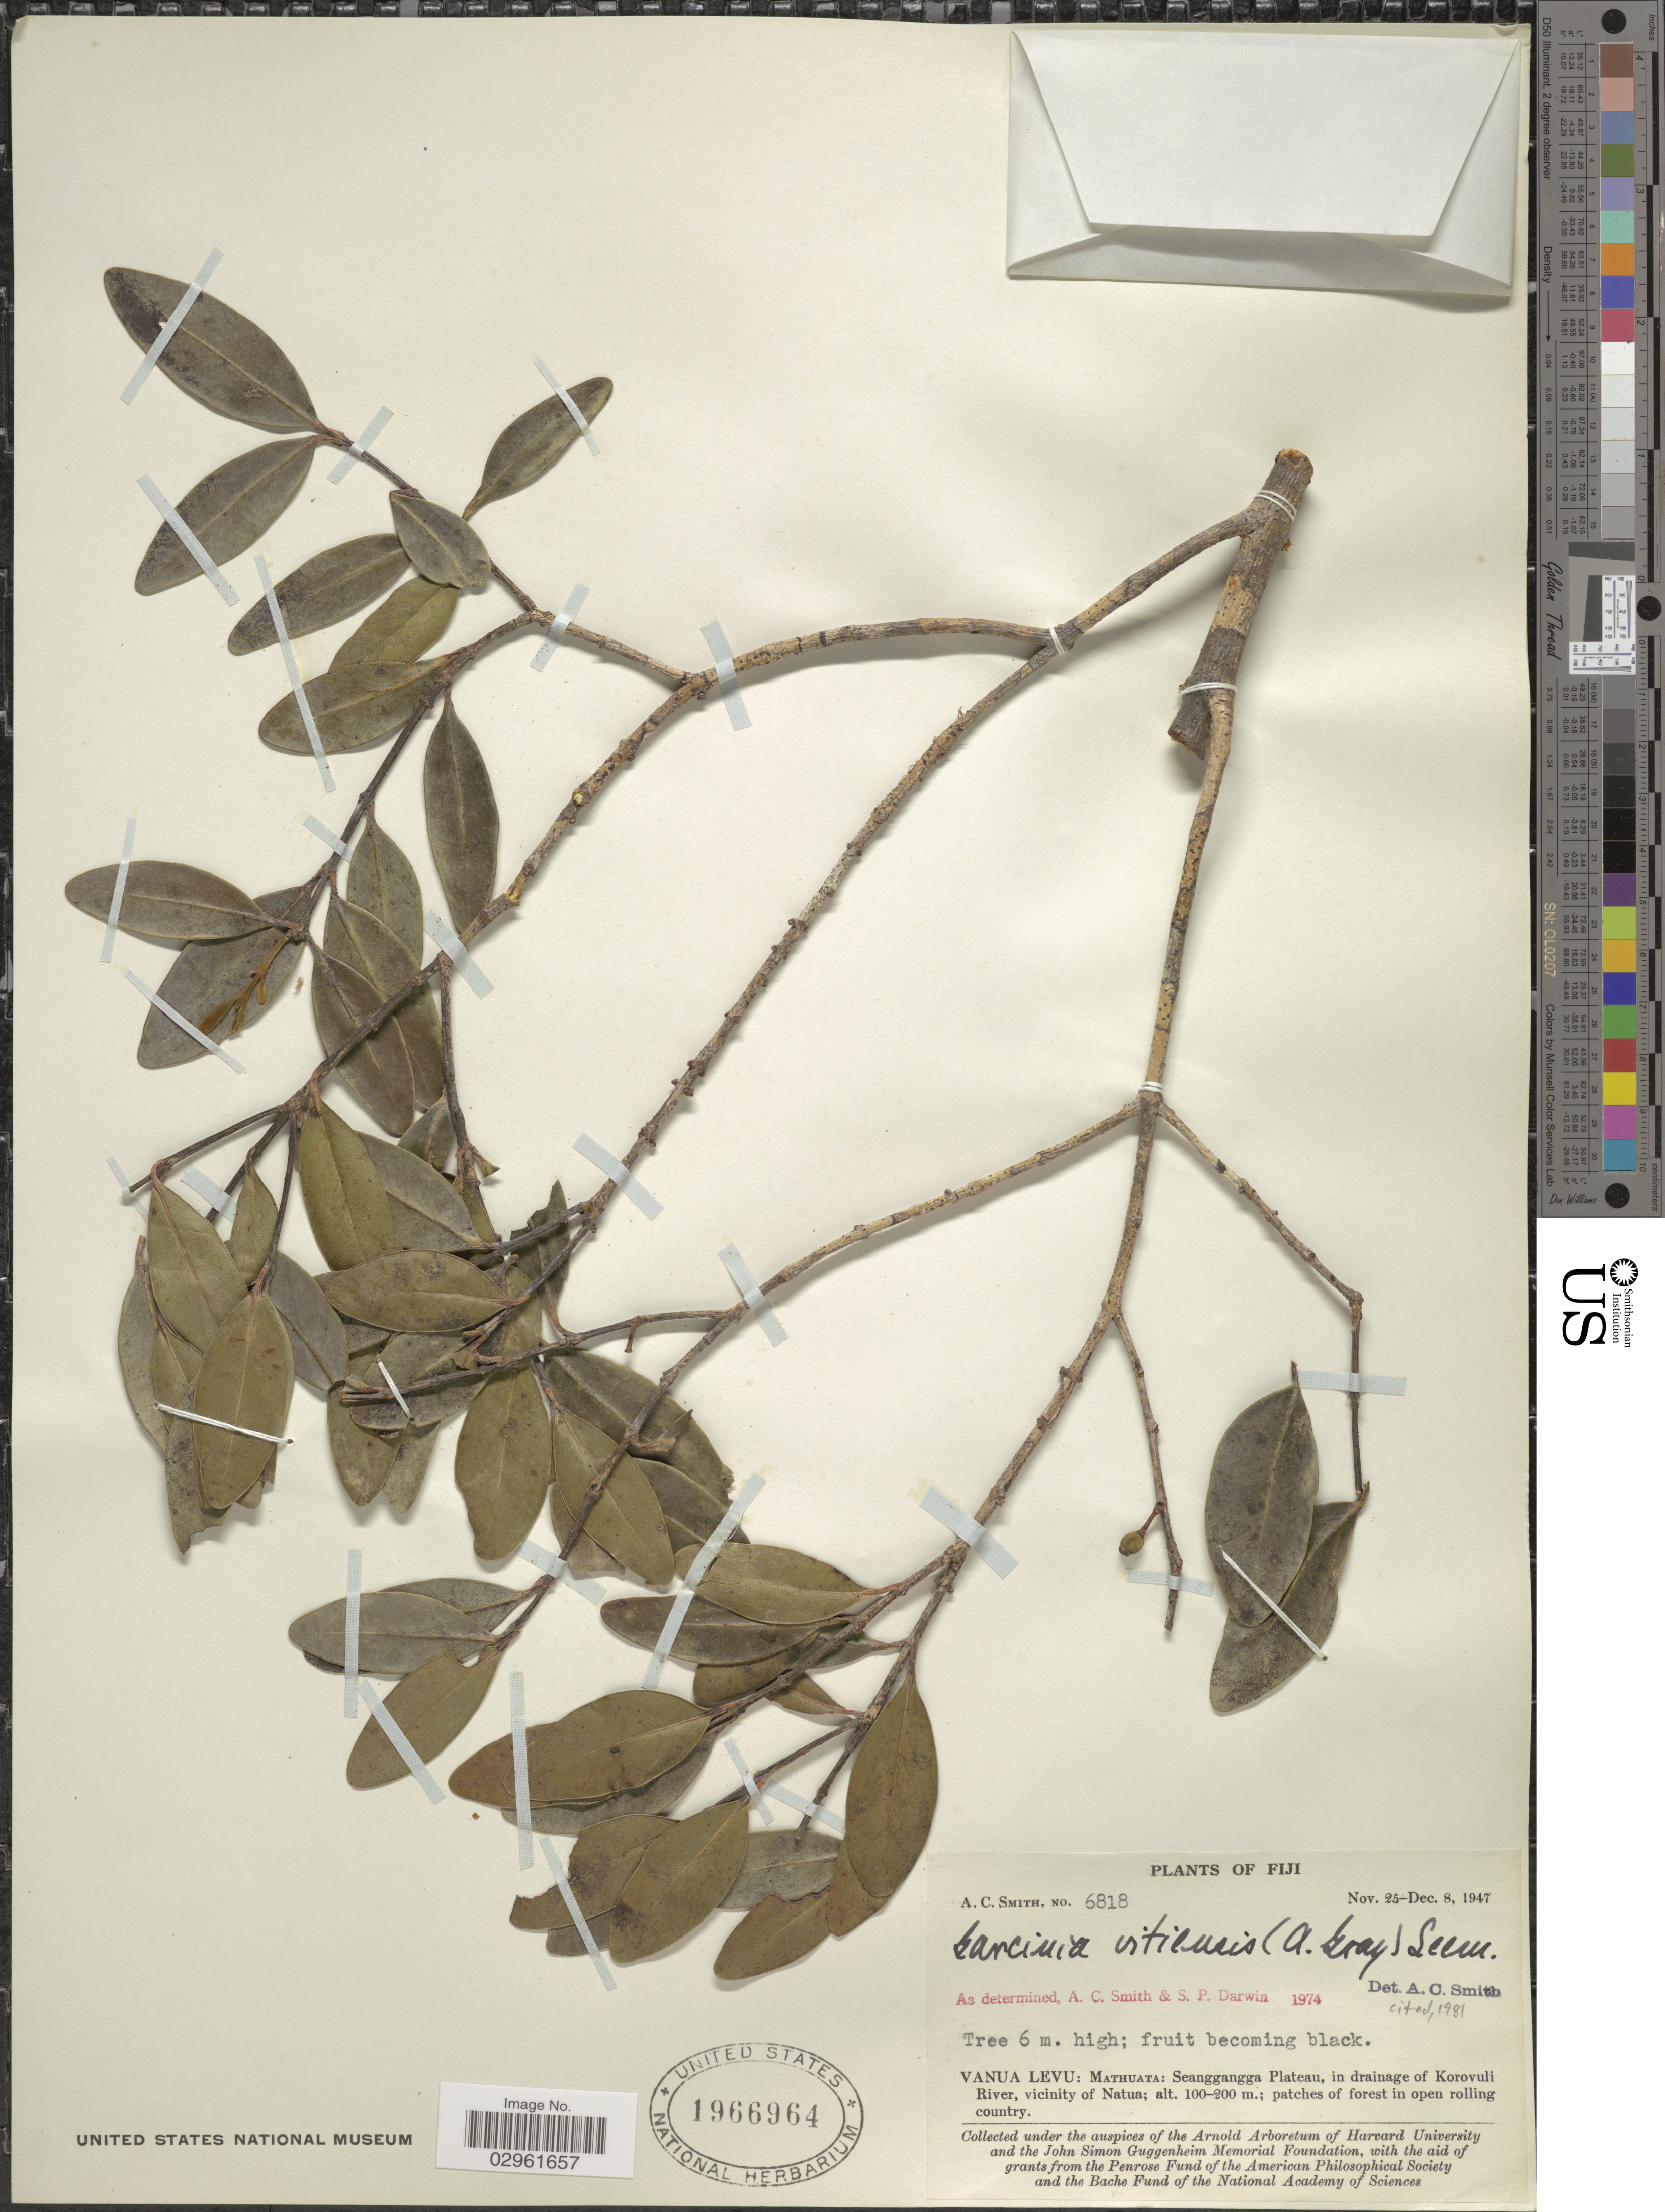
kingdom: Plantae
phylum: Tracheophyta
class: Magnoliopsida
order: Malpighiales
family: Clusiaceae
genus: Garcinia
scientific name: Garcinia vitiensis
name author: (A. Gray) Seem.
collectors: A. C. Smith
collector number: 6818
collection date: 1947-11-25/1947-12-08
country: Fiji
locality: Vanua Levu: Mathuata: Seanggangga Plateau, in drainage of Korovuli River, vicinity of Natua.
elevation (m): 100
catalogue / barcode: US 1966964